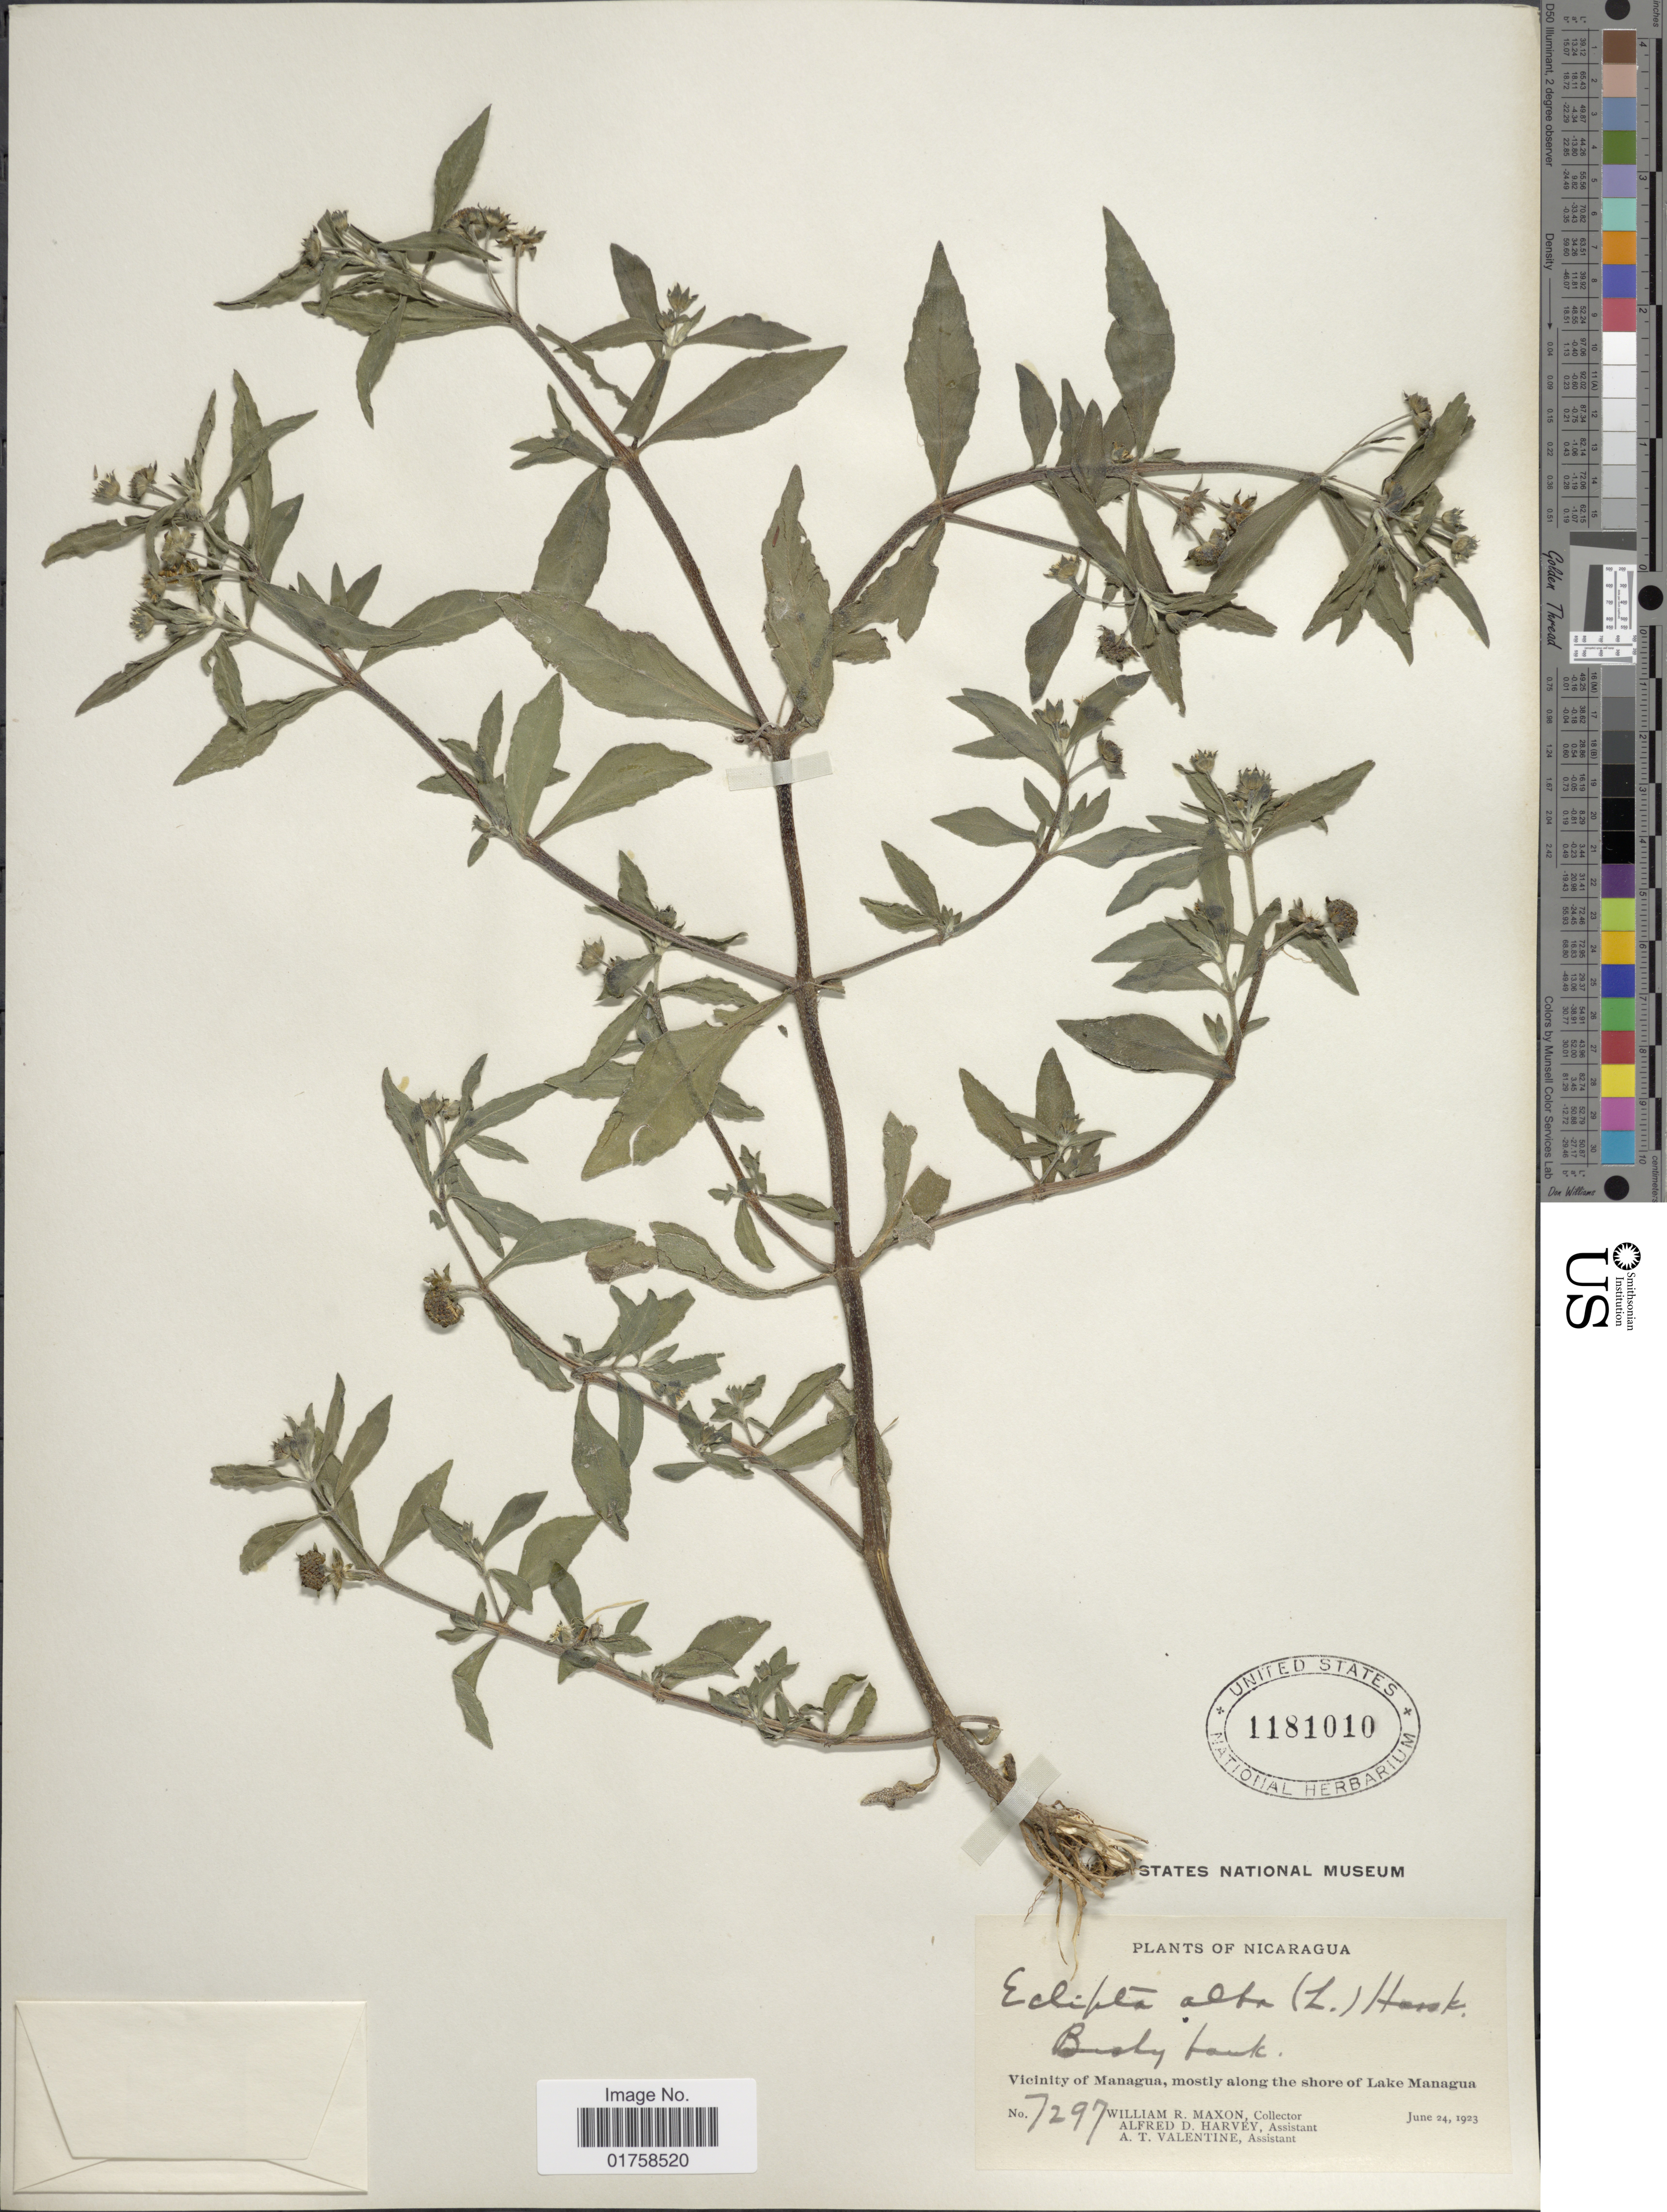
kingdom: Plantae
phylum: Tracheophyta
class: Magnoliopsida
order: Asterales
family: Asteraceae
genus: Eclipta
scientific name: Eclipta alba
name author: (L.) Hassk.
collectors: W. R. Maxon, A. D. Harvey & A. Valentine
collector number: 7297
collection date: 1923-06-24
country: Nicaragua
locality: Nicaragua. Vicinity of Managua, mostley along the shore of Lake Managua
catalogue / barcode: US 1181010